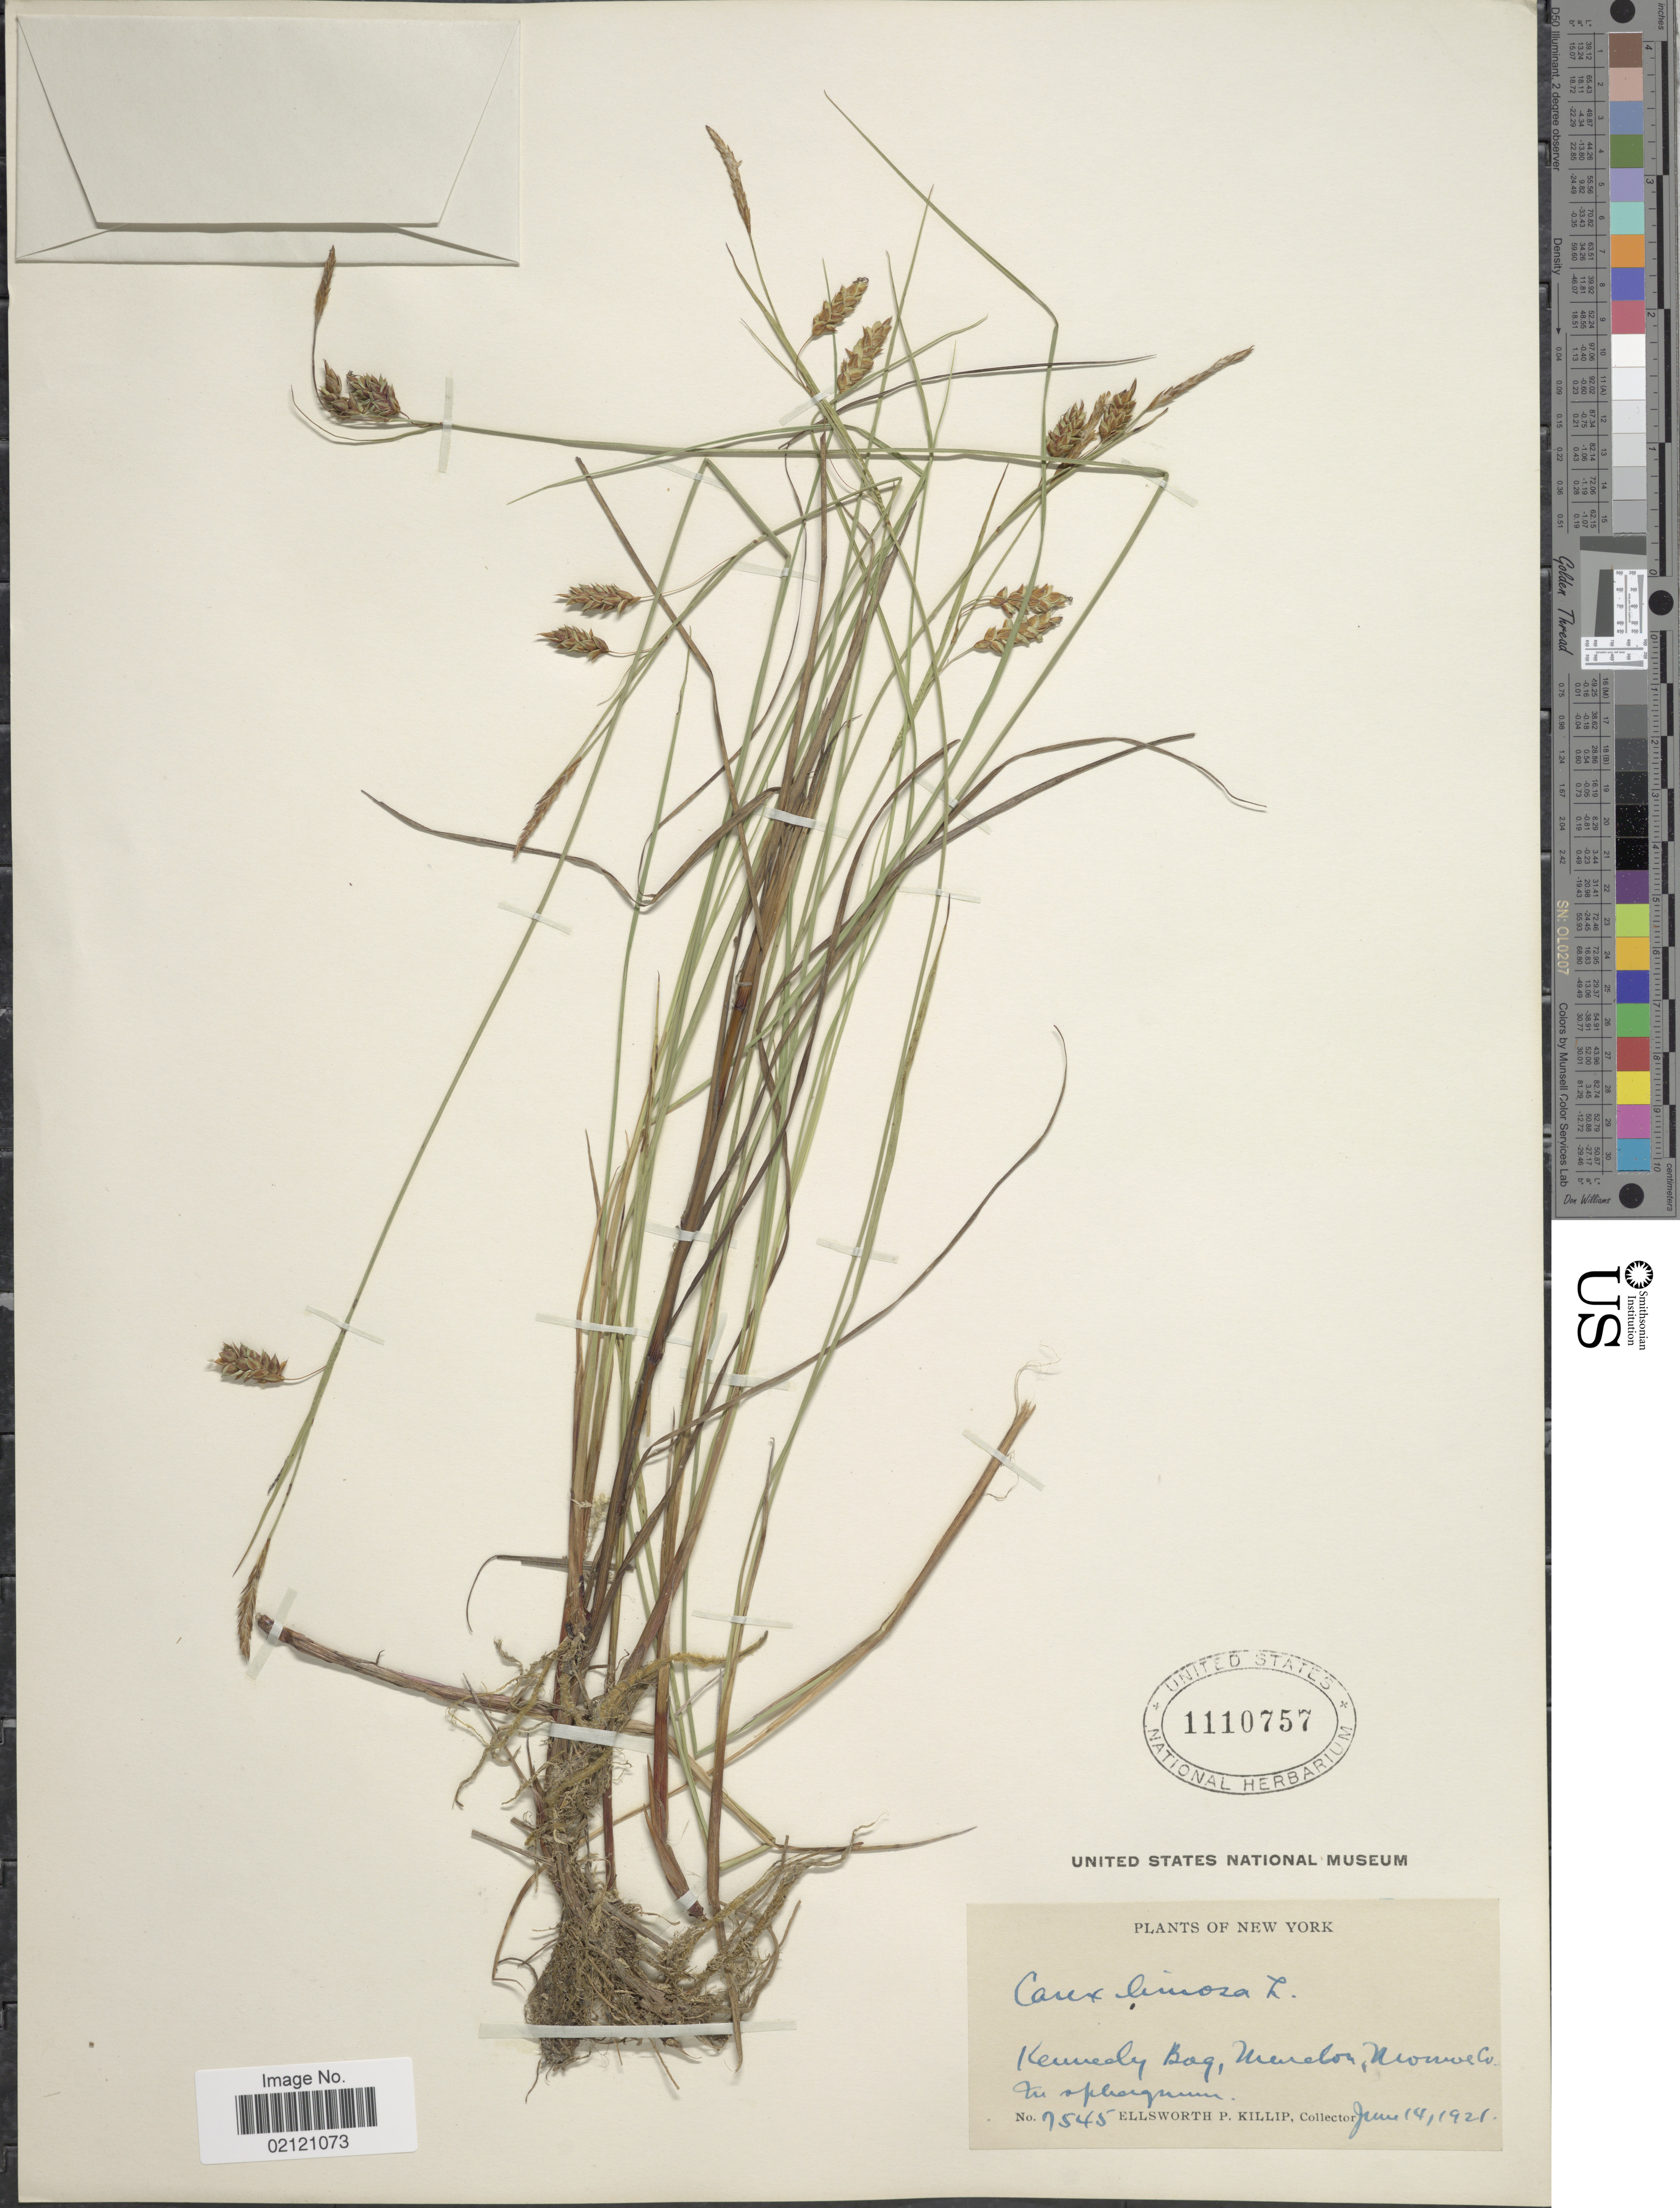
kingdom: Plantae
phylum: Tracheophyta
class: Liliopsida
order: Poales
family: Cyperaceae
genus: Carex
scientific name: Carex limosa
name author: L.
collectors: E. P. Killip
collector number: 7545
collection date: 1921-06-14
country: United States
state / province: New York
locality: Kennedy Bog, meadow, Monroe Co.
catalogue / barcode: US 1110757